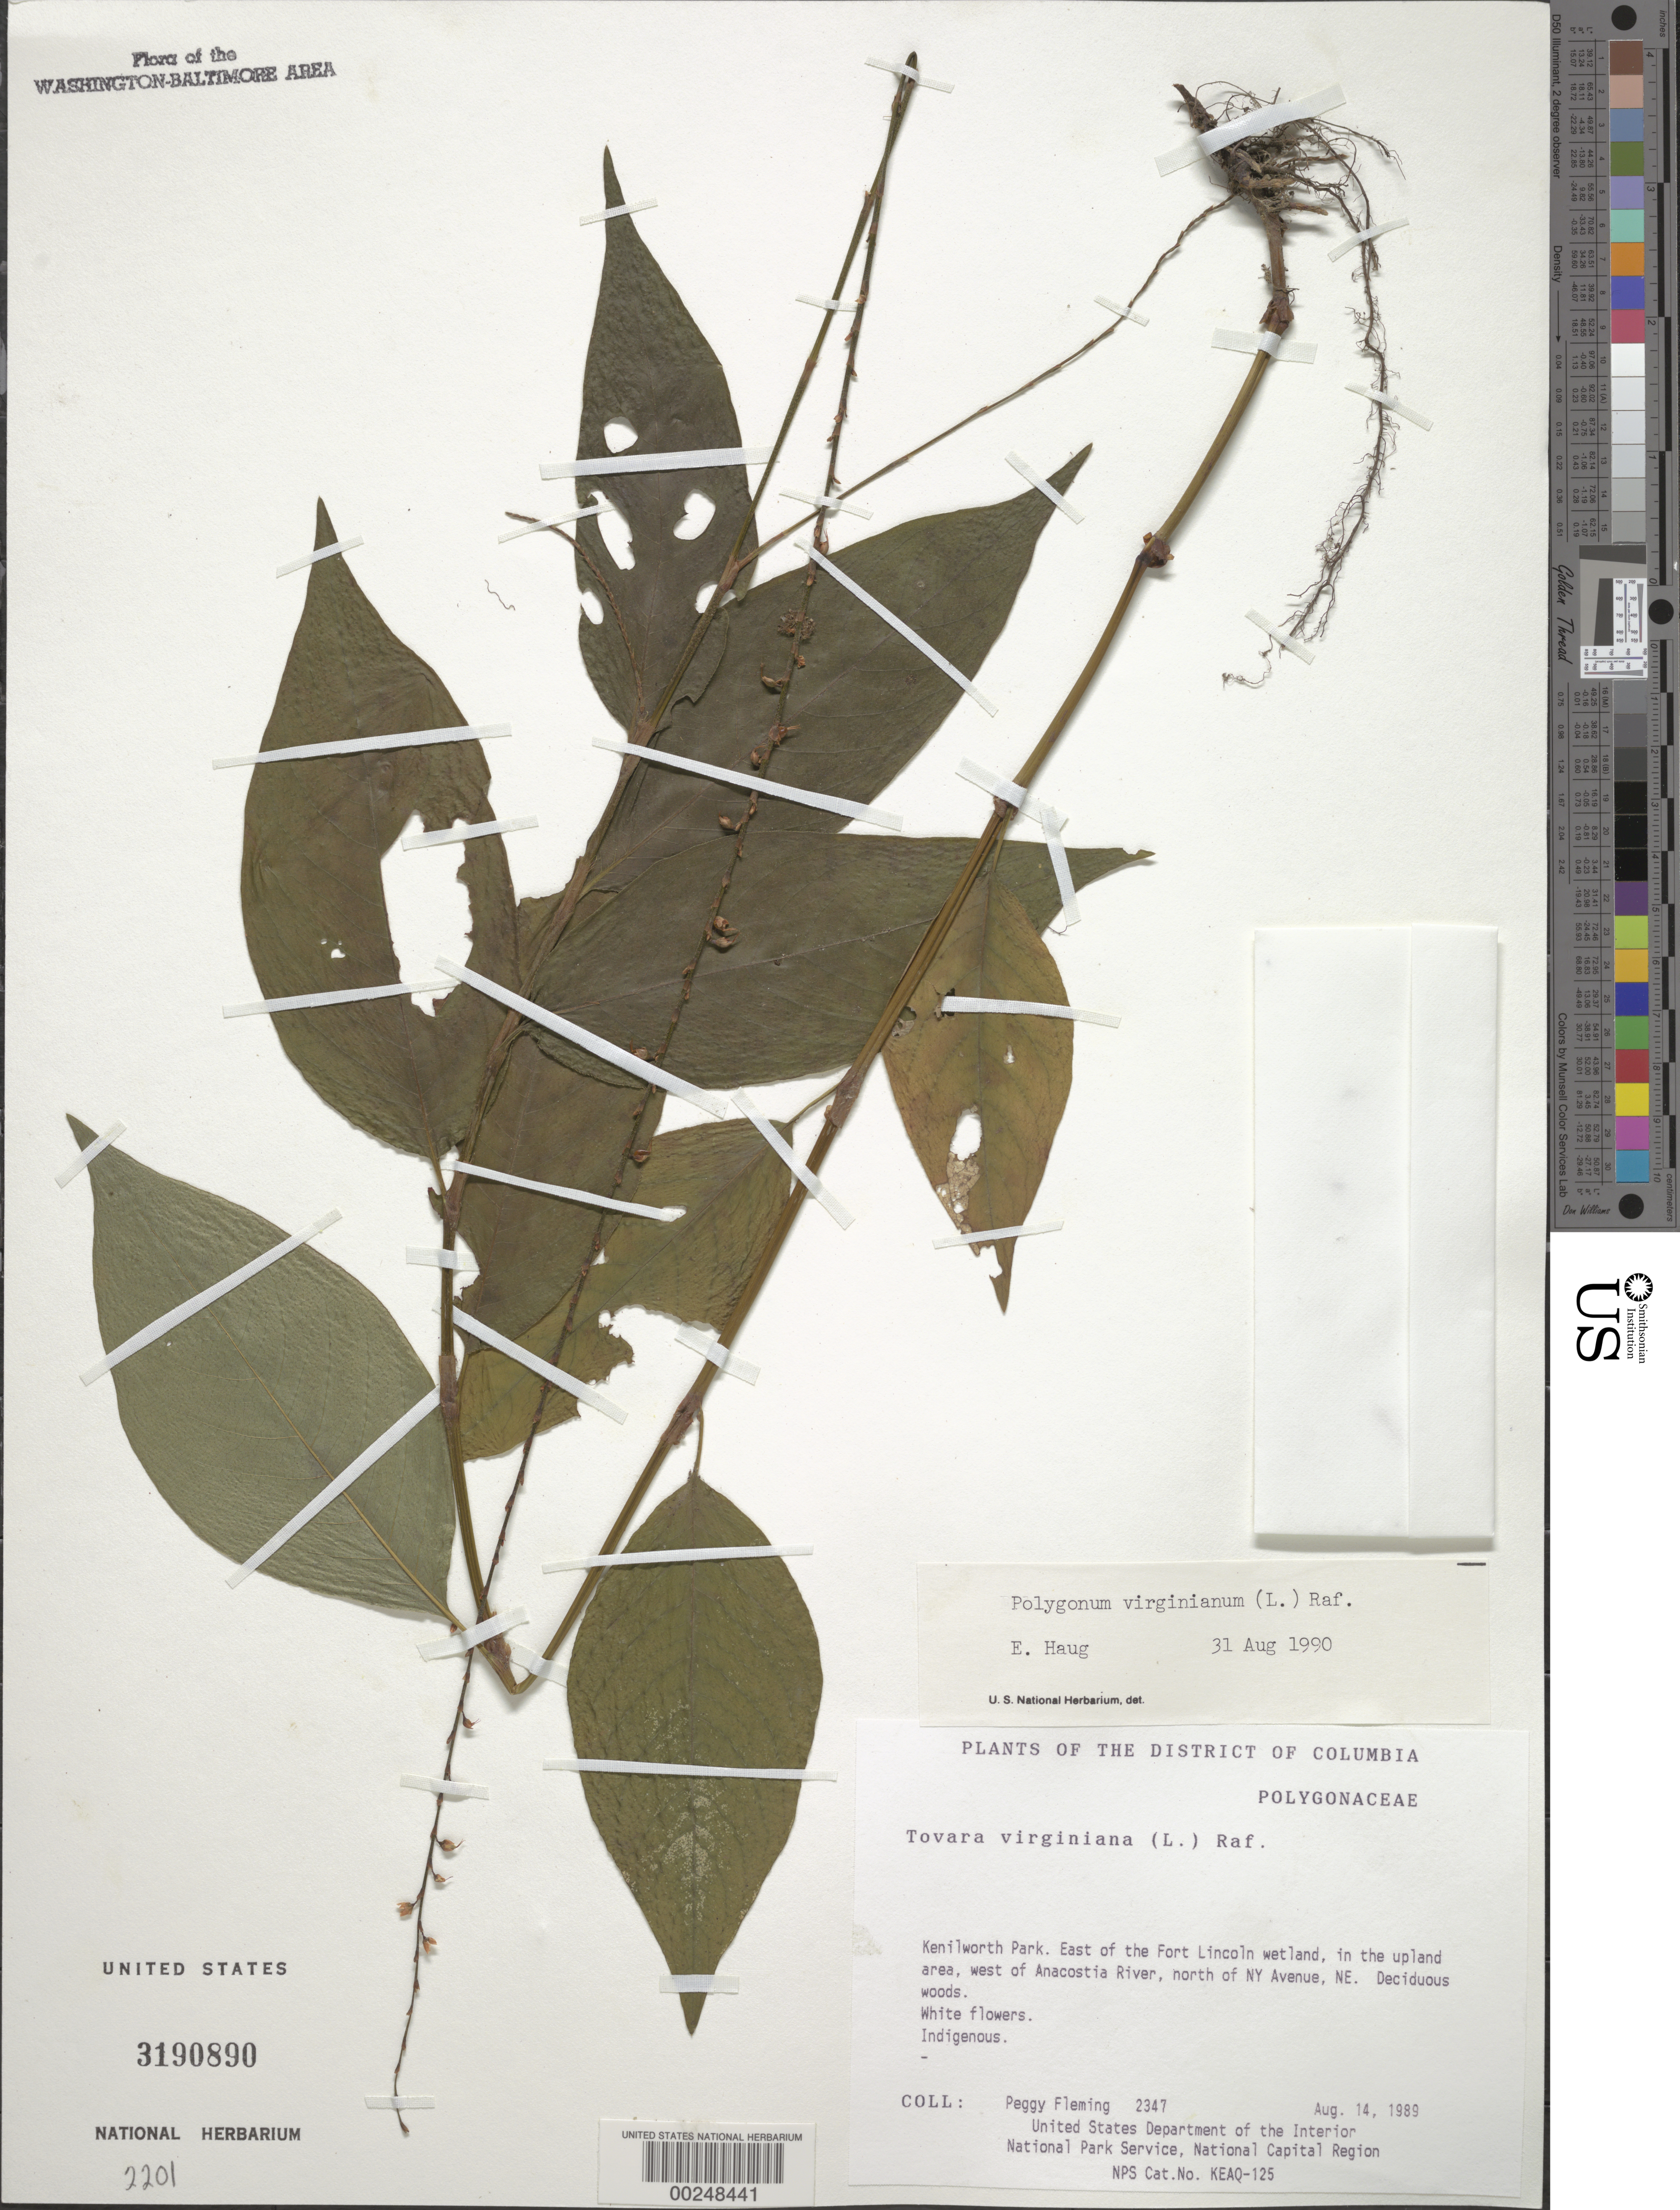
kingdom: Plantae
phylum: Tracheophyta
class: Magnoliopsida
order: Caryophyllales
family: Polygonaceae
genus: Persicaria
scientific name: Persicaria virginiana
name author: (L.) Gaertn.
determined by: Atha, D. E.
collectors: P. Fleming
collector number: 2347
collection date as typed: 14 Aug 1989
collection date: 1989-08-14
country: United States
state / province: District of Columbia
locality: Kenilworth Park, E of Ft Lincoln Wetland, W of Anacostia River, N of New York Ave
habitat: Wetland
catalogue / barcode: US 3190890